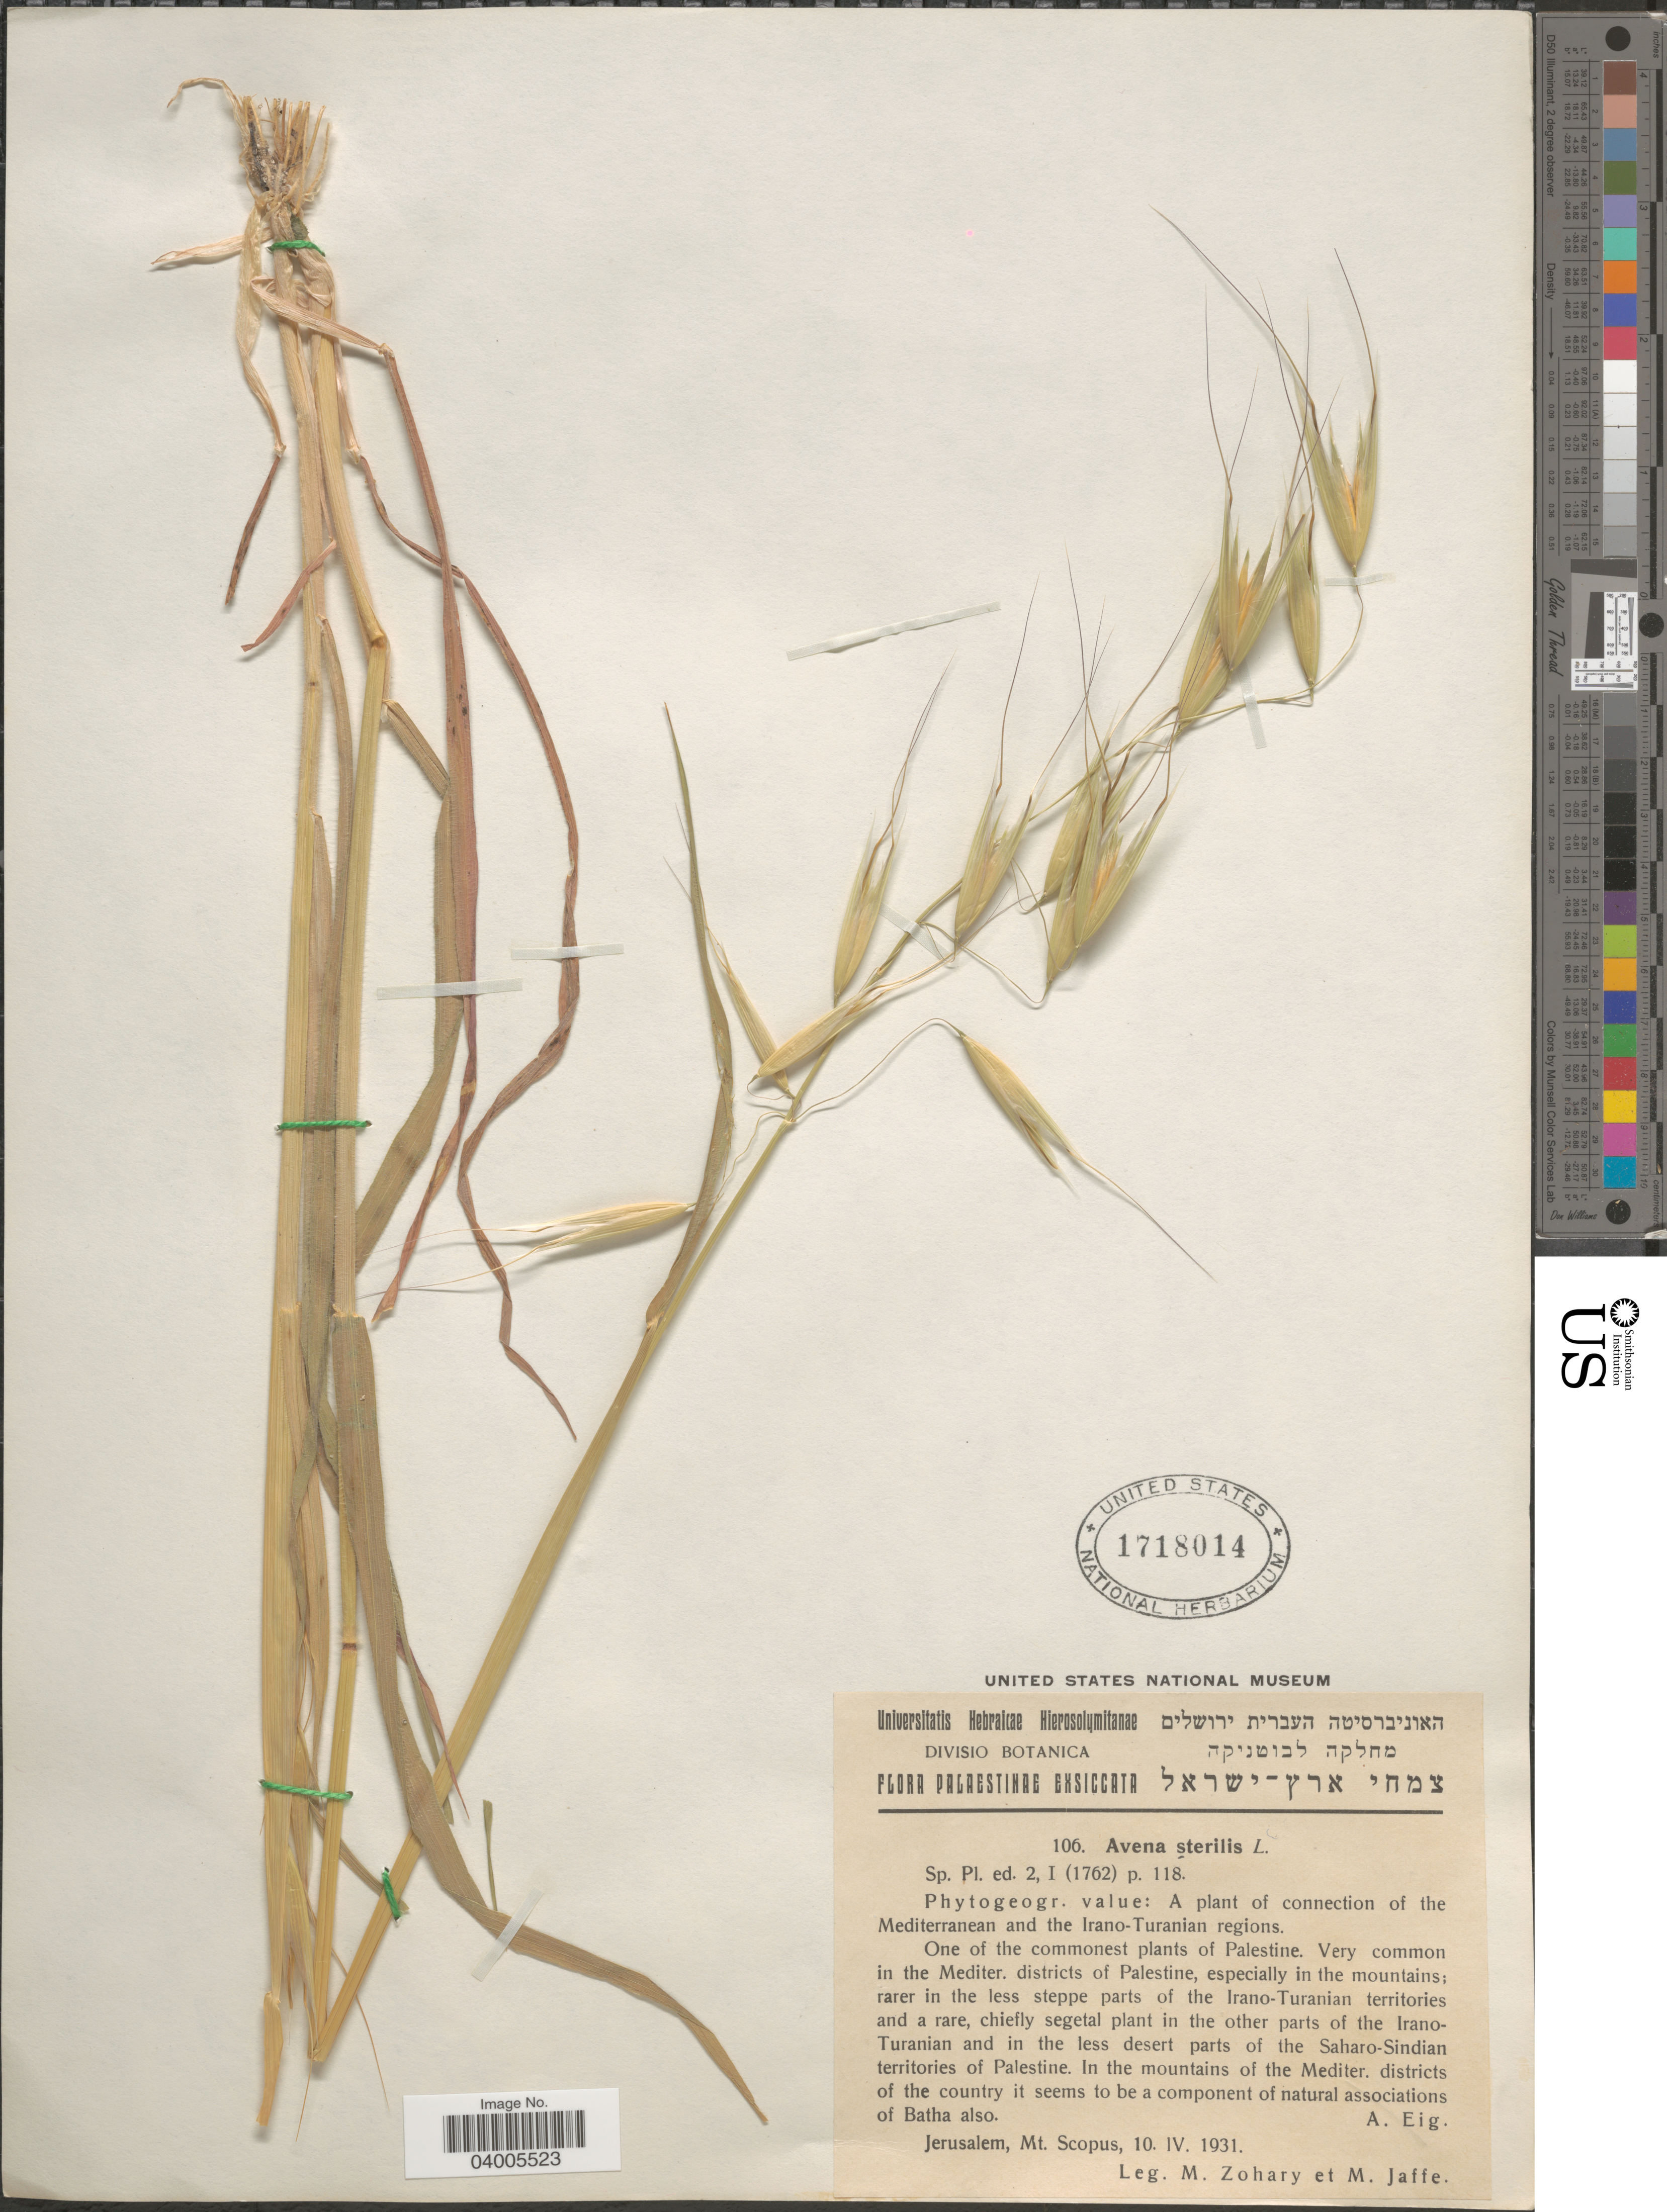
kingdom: Plantae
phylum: Tracheophyta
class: Liliopsida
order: Poales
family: Poaceae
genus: Avena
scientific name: Avena sterilis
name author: L.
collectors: M. Zohary & M. Jaffe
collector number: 106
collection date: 1931-04-10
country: Israel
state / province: Jerusalem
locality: Palaestinae. Mt. Scopus.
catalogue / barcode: US 1718014